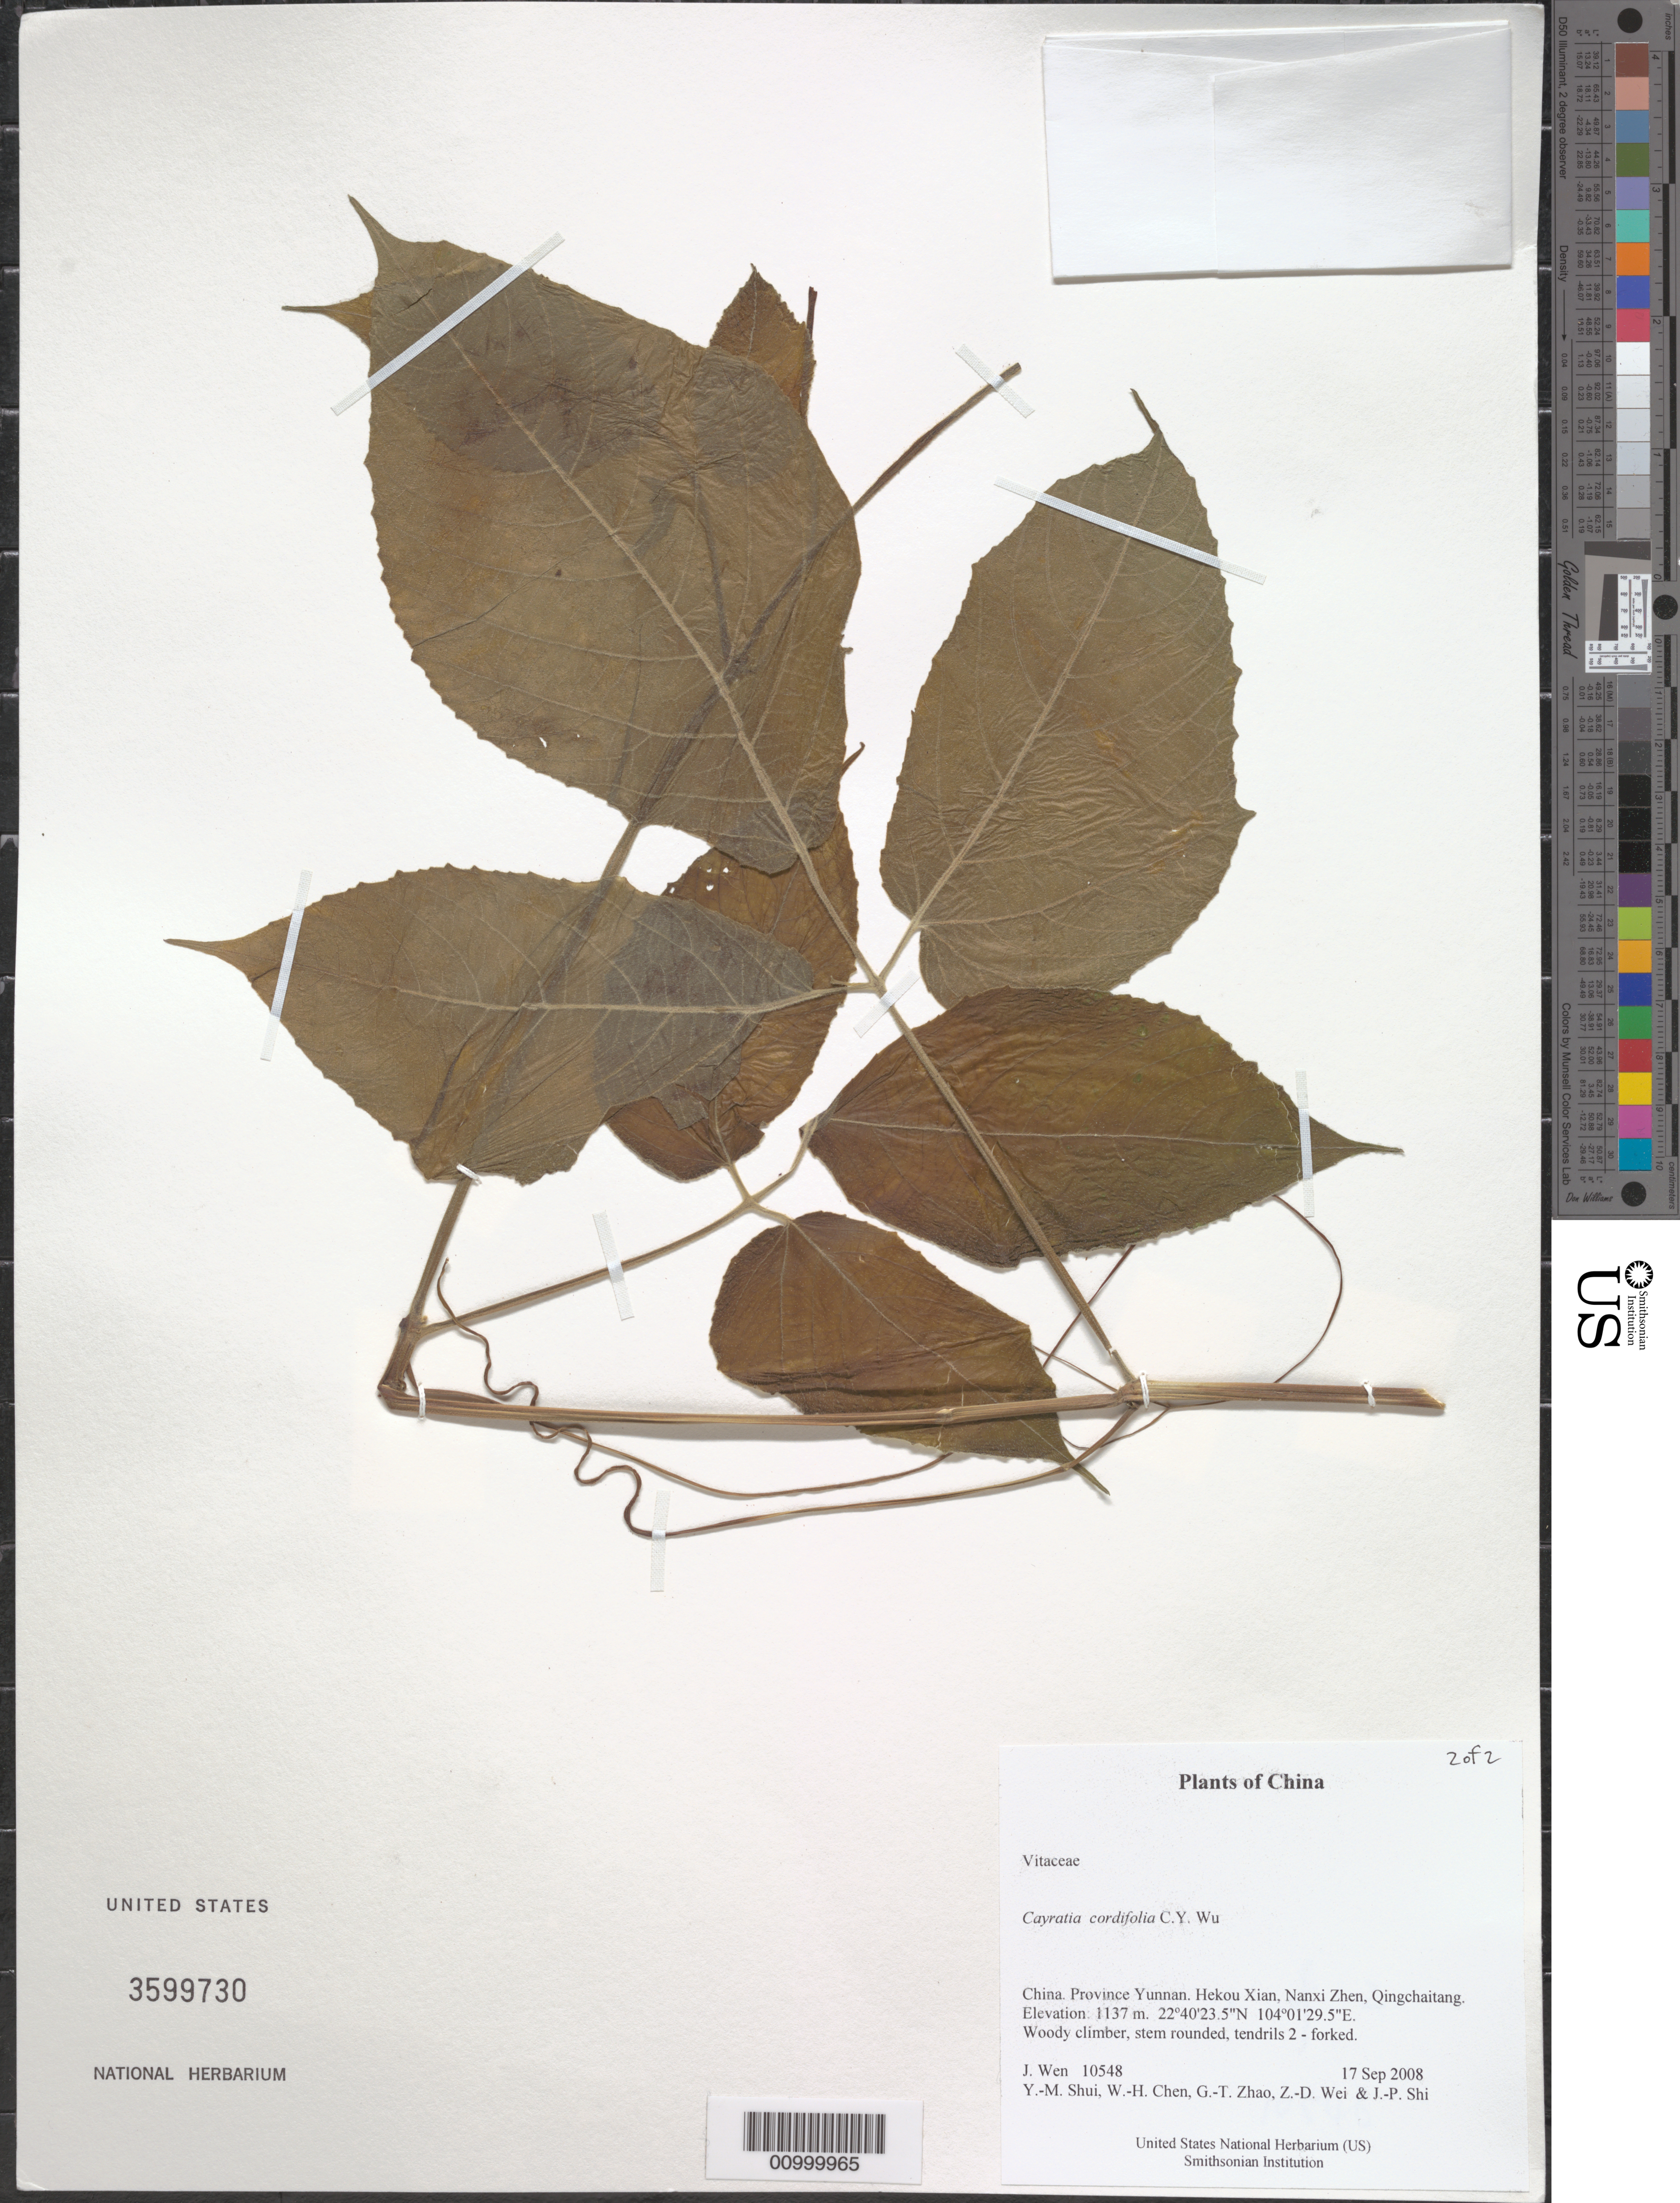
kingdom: Plantae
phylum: Tracheophyta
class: Magnoliopsida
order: Vitales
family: Vitaceae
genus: Cayratia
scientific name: Cayratia cordifolia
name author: C.Y. Wu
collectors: J. Wen, Y. Shui, W. Chen, G. Zhao, Z. Wei & J. Shi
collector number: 10548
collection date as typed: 17 Sep 2008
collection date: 2008-09-17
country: China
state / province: Yunnan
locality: Hekou Xian, Nanxi Zhen, Qingchaitang.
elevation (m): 1137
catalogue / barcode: US 3599730